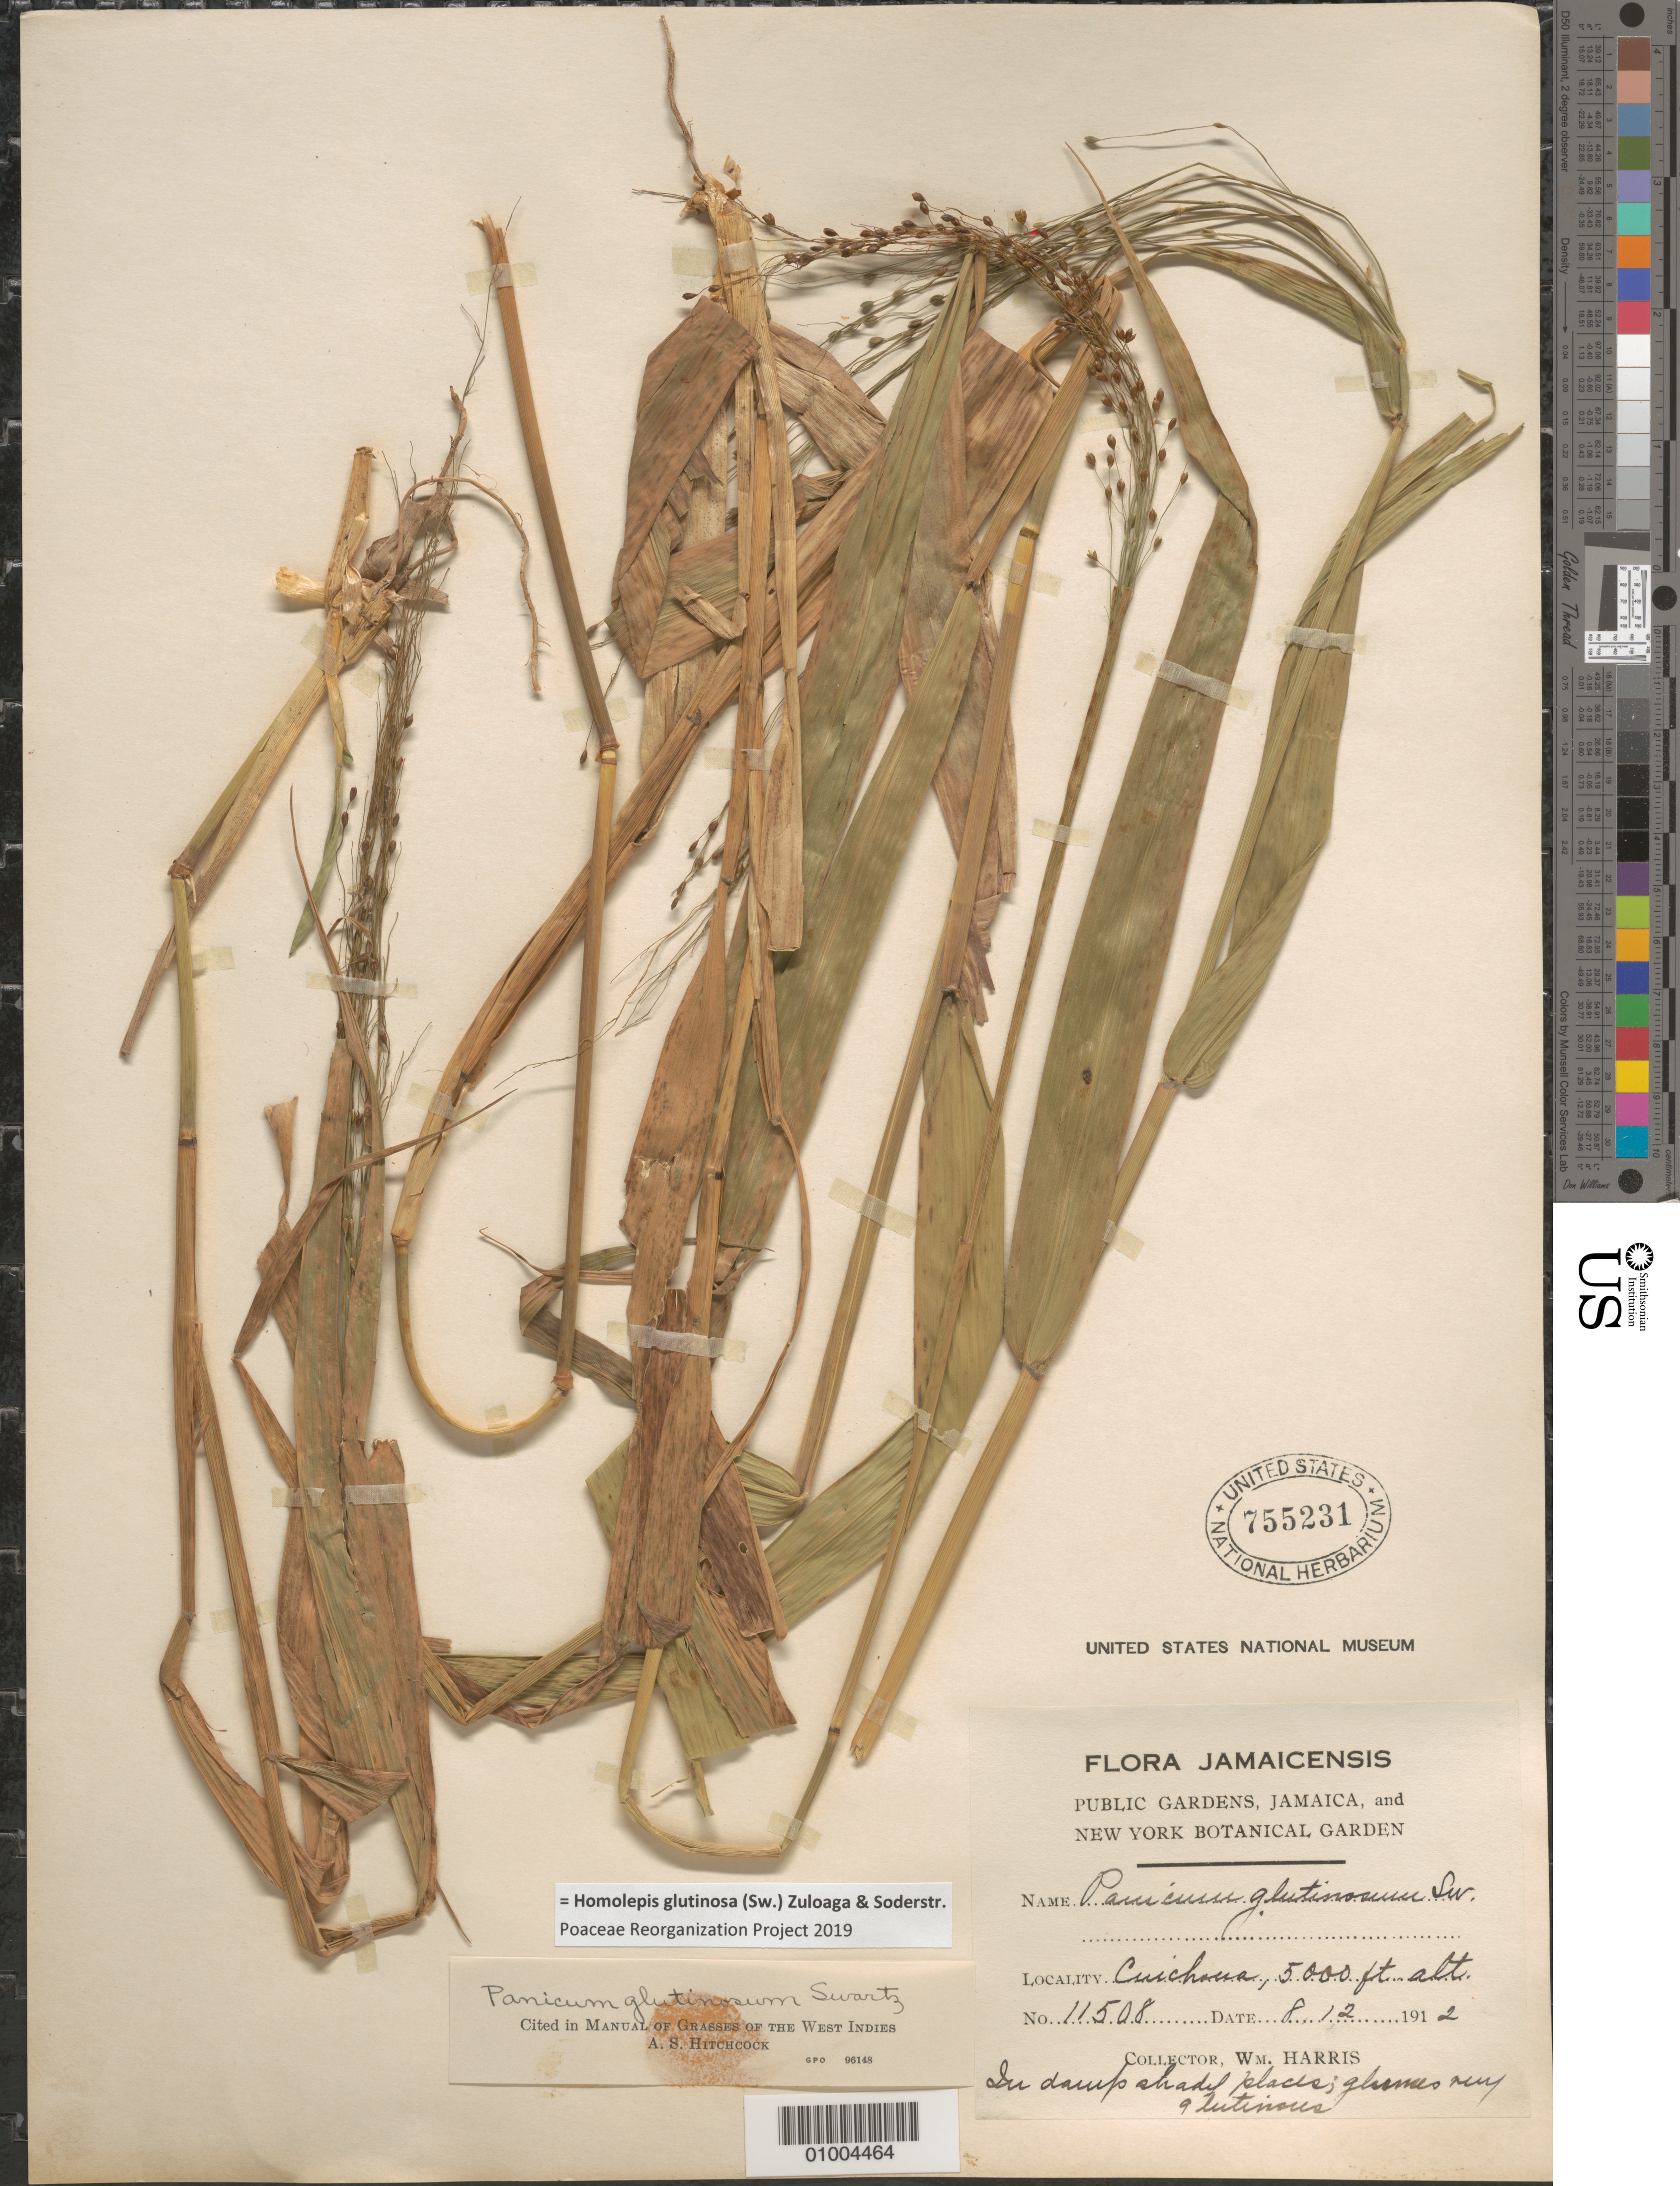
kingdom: Plantae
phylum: Tracheophyta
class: Liliopsida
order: Poales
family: Poaceae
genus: Homolepis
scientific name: Homolepis glutinosa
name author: (Sw.) Zuloaga & Soderstr.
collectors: W. H. Harris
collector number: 11508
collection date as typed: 08 Dec 1912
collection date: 1912-12-08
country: Jamaica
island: Jamaica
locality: Cuichaua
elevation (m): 1524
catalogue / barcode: US 755231